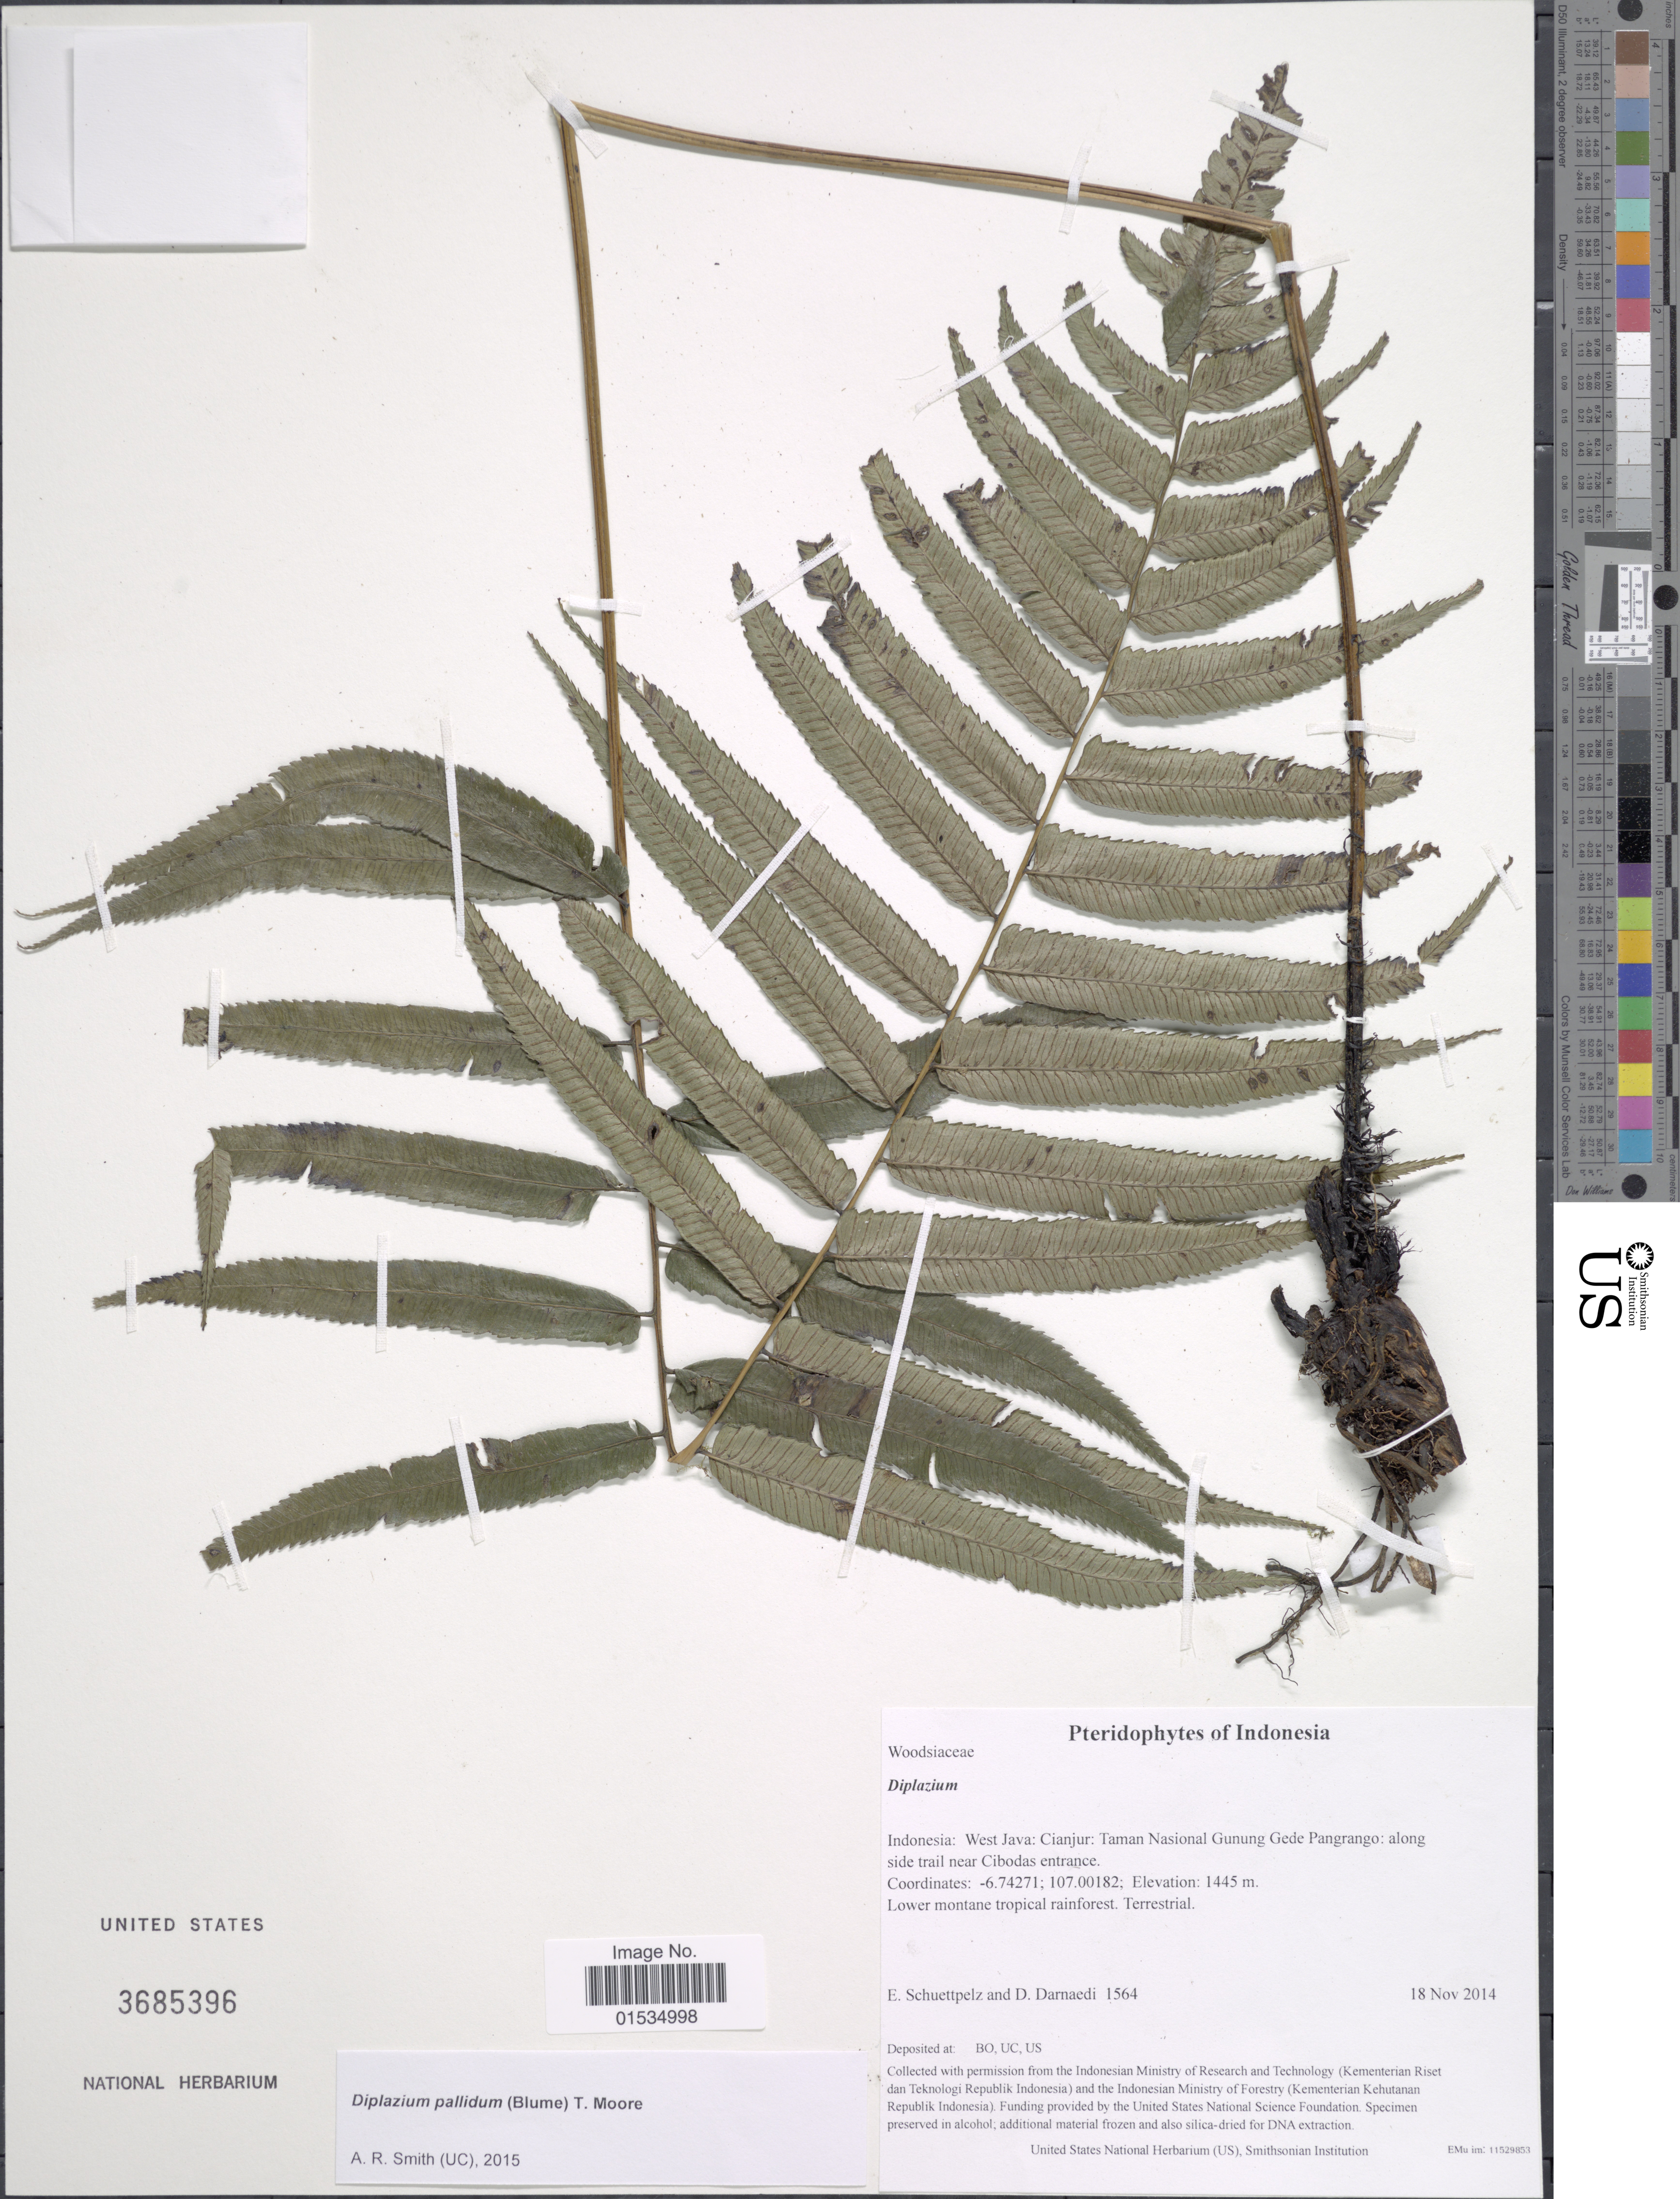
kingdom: Plantae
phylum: Tracheophyta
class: Polypodiopsida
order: Polypodiales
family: Athyriaceae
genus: Diplazium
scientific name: Diplazium sp.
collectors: E. Schuettpelz & D. Darnaedi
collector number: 1564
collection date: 2014-11-18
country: Indonesia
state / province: Java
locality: West Java; Cianjur; Taman Nasional Gunung Gede Pangrango; along side trail near Cibodas entrance, Coordinates : -6.74271 ; 107.001182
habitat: Lower montane tropical rainforest.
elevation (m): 1445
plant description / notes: Collected with permission from the Indonesian Ministry of Research and Technology (Kementerian Riset dan Teknologi Republik Indonesia) and the Indonesian Ministry of Forestry (Kementerian Kehutanan Republik Indonesia).; Funding provided by the United States National Science Foundation.; Specimen preserved in alcohol; additional material frozen and also silica-dried for DNA extraction.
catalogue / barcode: US 3685396